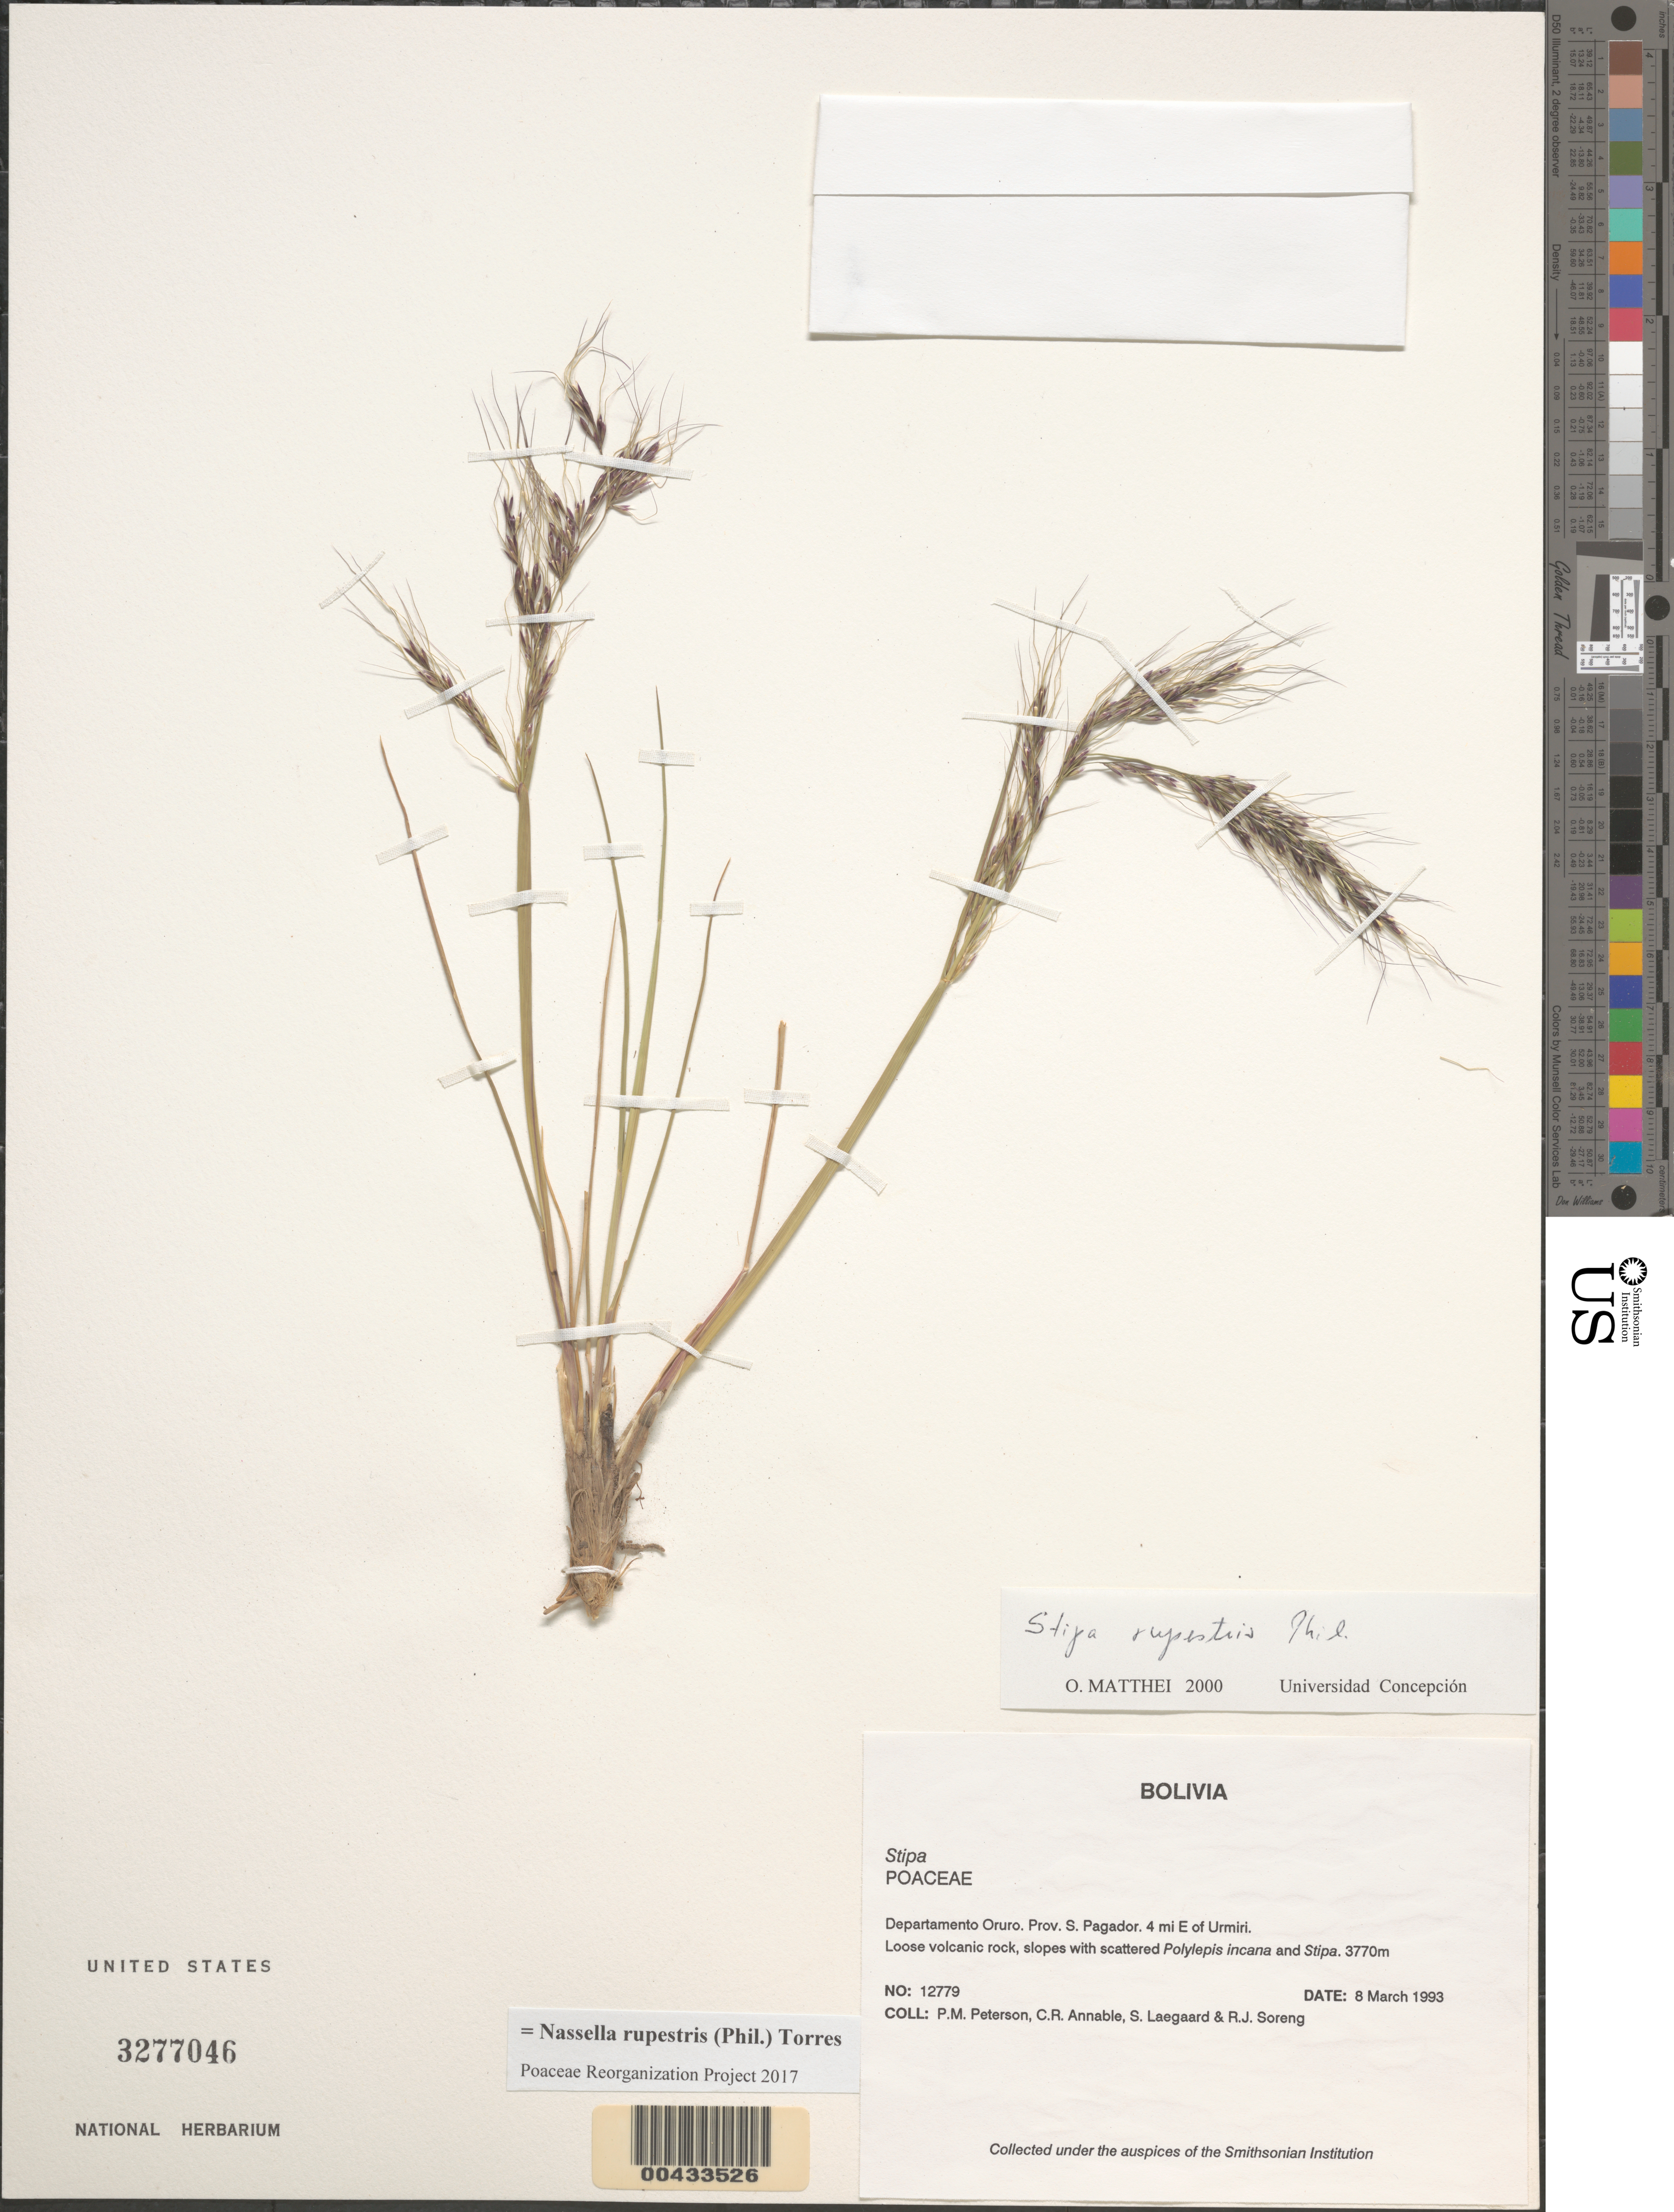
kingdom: Plantae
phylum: Tracheophyta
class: Liliopsida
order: Poales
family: Poaceae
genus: Nassella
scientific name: Nassella rupestris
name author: (Phil.) A.M. Torres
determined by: Poaceae Reorganization Project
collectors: P. M. Peterson, C. R. Annable, S. Lægaard & R. J. Soreng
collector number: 12779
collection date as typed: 08 Mar 1993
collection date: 1993-03-08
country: Bolivia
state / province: Oruro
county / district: Sebastián Pagador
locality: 4 mi E of Urmiri.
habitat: Loose volcanic rock, slopes with scattered Polylepis incana and Stipa.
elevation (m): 3770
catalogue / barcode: US 3277046